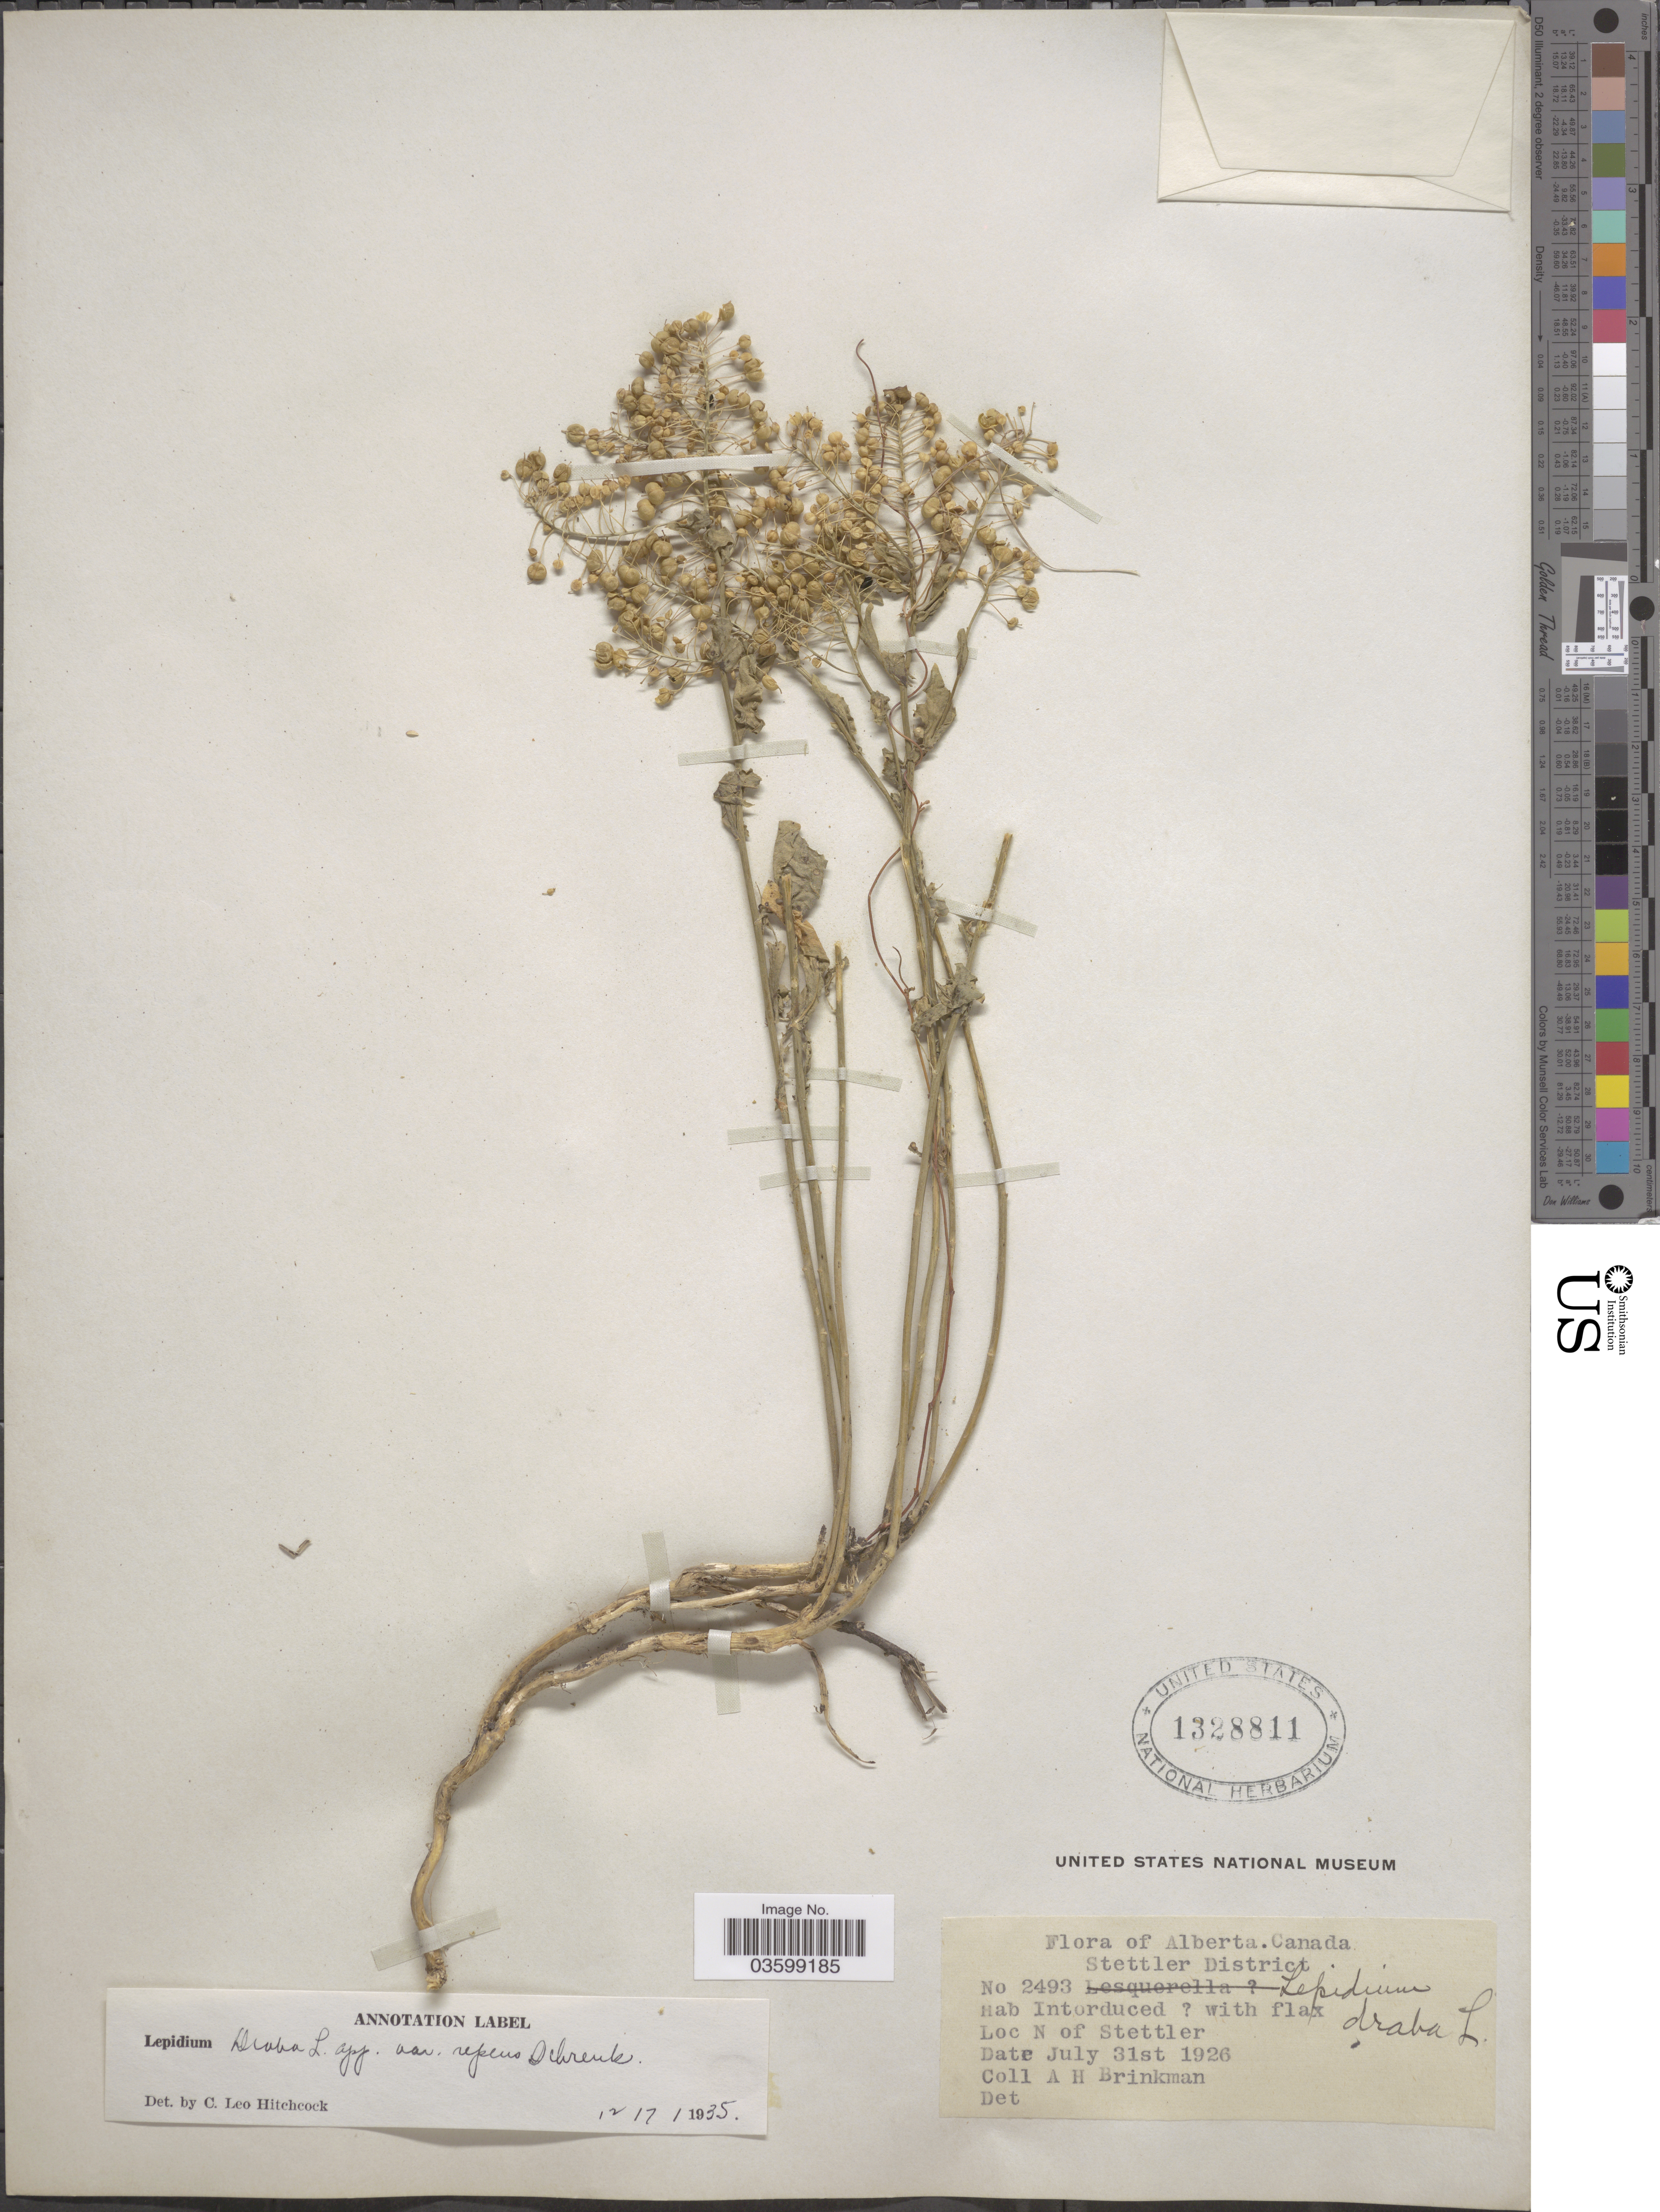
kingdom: Plantae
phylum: Tracheophyta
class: Magnoliopsida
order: Brassicales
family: Brassicaceae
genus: Lepidium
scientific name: Lepidium repens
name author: (Schrenk) Boiss.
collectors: A. Brinkman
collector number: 2493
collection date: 1926-07-31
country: Canada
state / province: Alberta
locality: Stettler District. N of Stettler.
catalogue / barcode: US 1328811